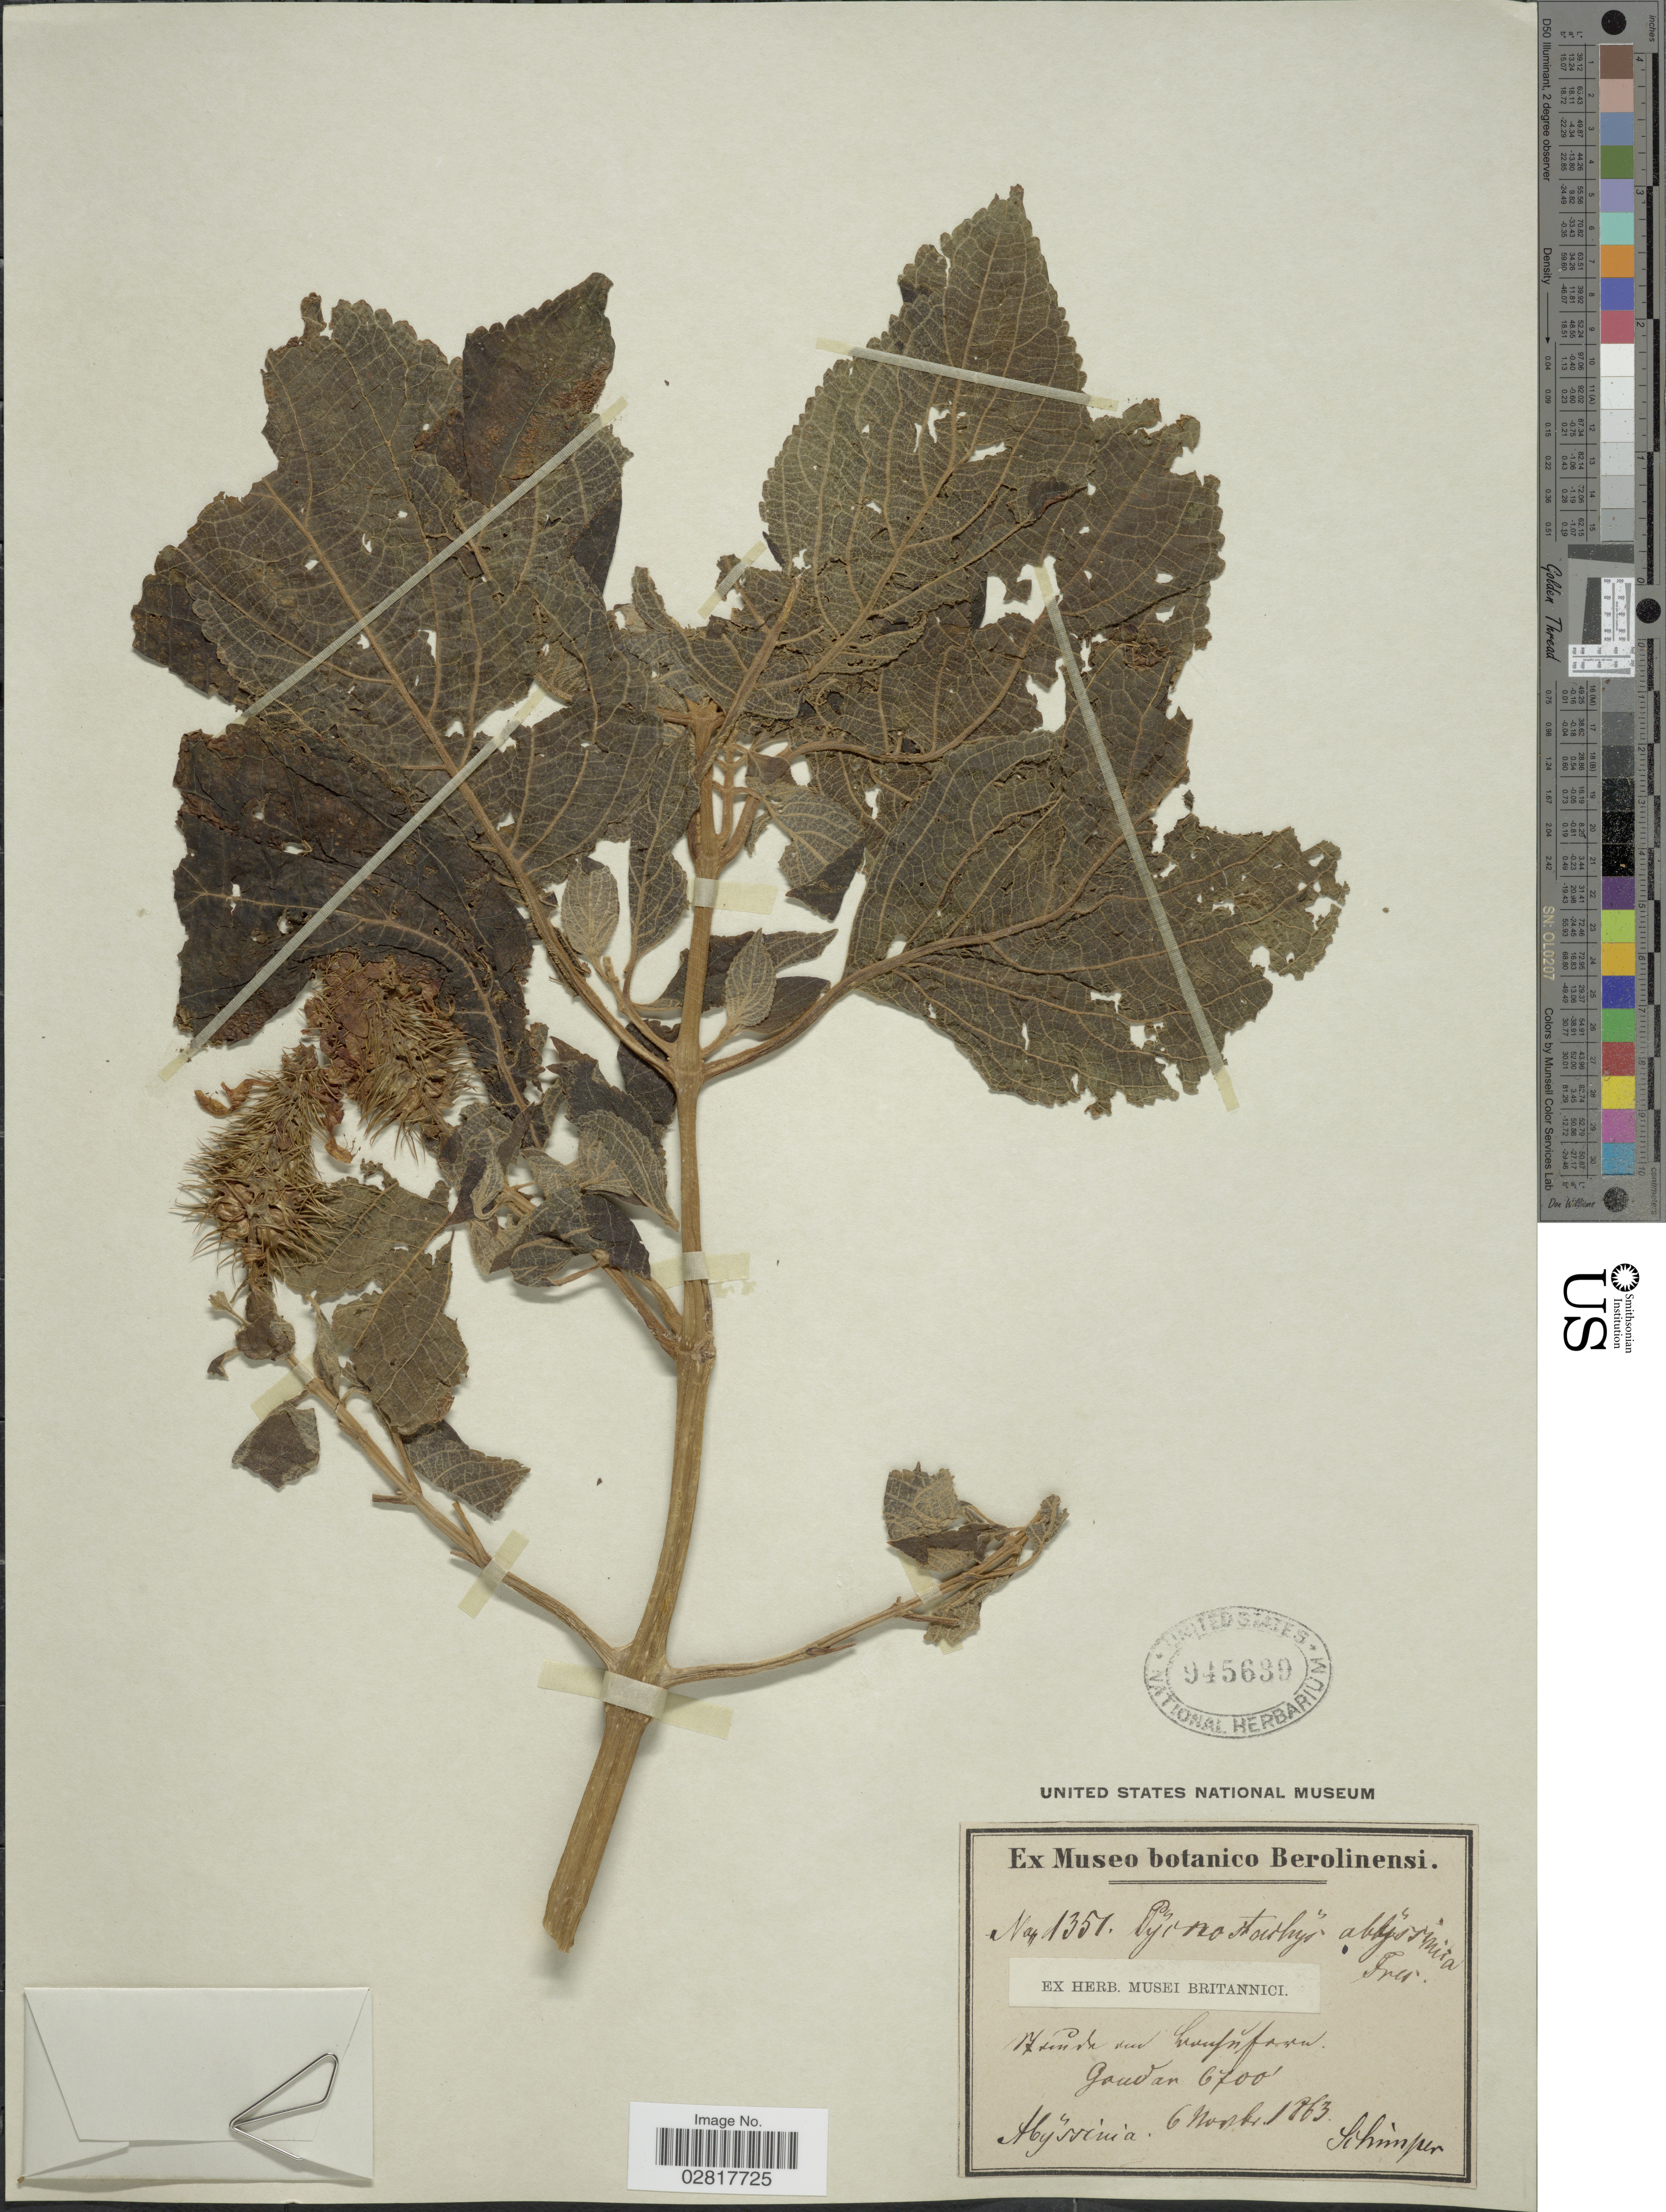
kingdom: Plantae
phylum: Tracheophyta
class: Magnoliopsida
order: Lamiales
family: Lamiaceae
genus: Pycnostachys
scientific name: Pycnostachys abyssinica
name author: Fresen.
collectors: -. Schimper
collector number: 1351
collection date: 1863-11-06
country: Eritrea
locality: [illegible text] Goudan, Abyssinia.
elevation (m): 2042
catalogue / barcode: US 945639